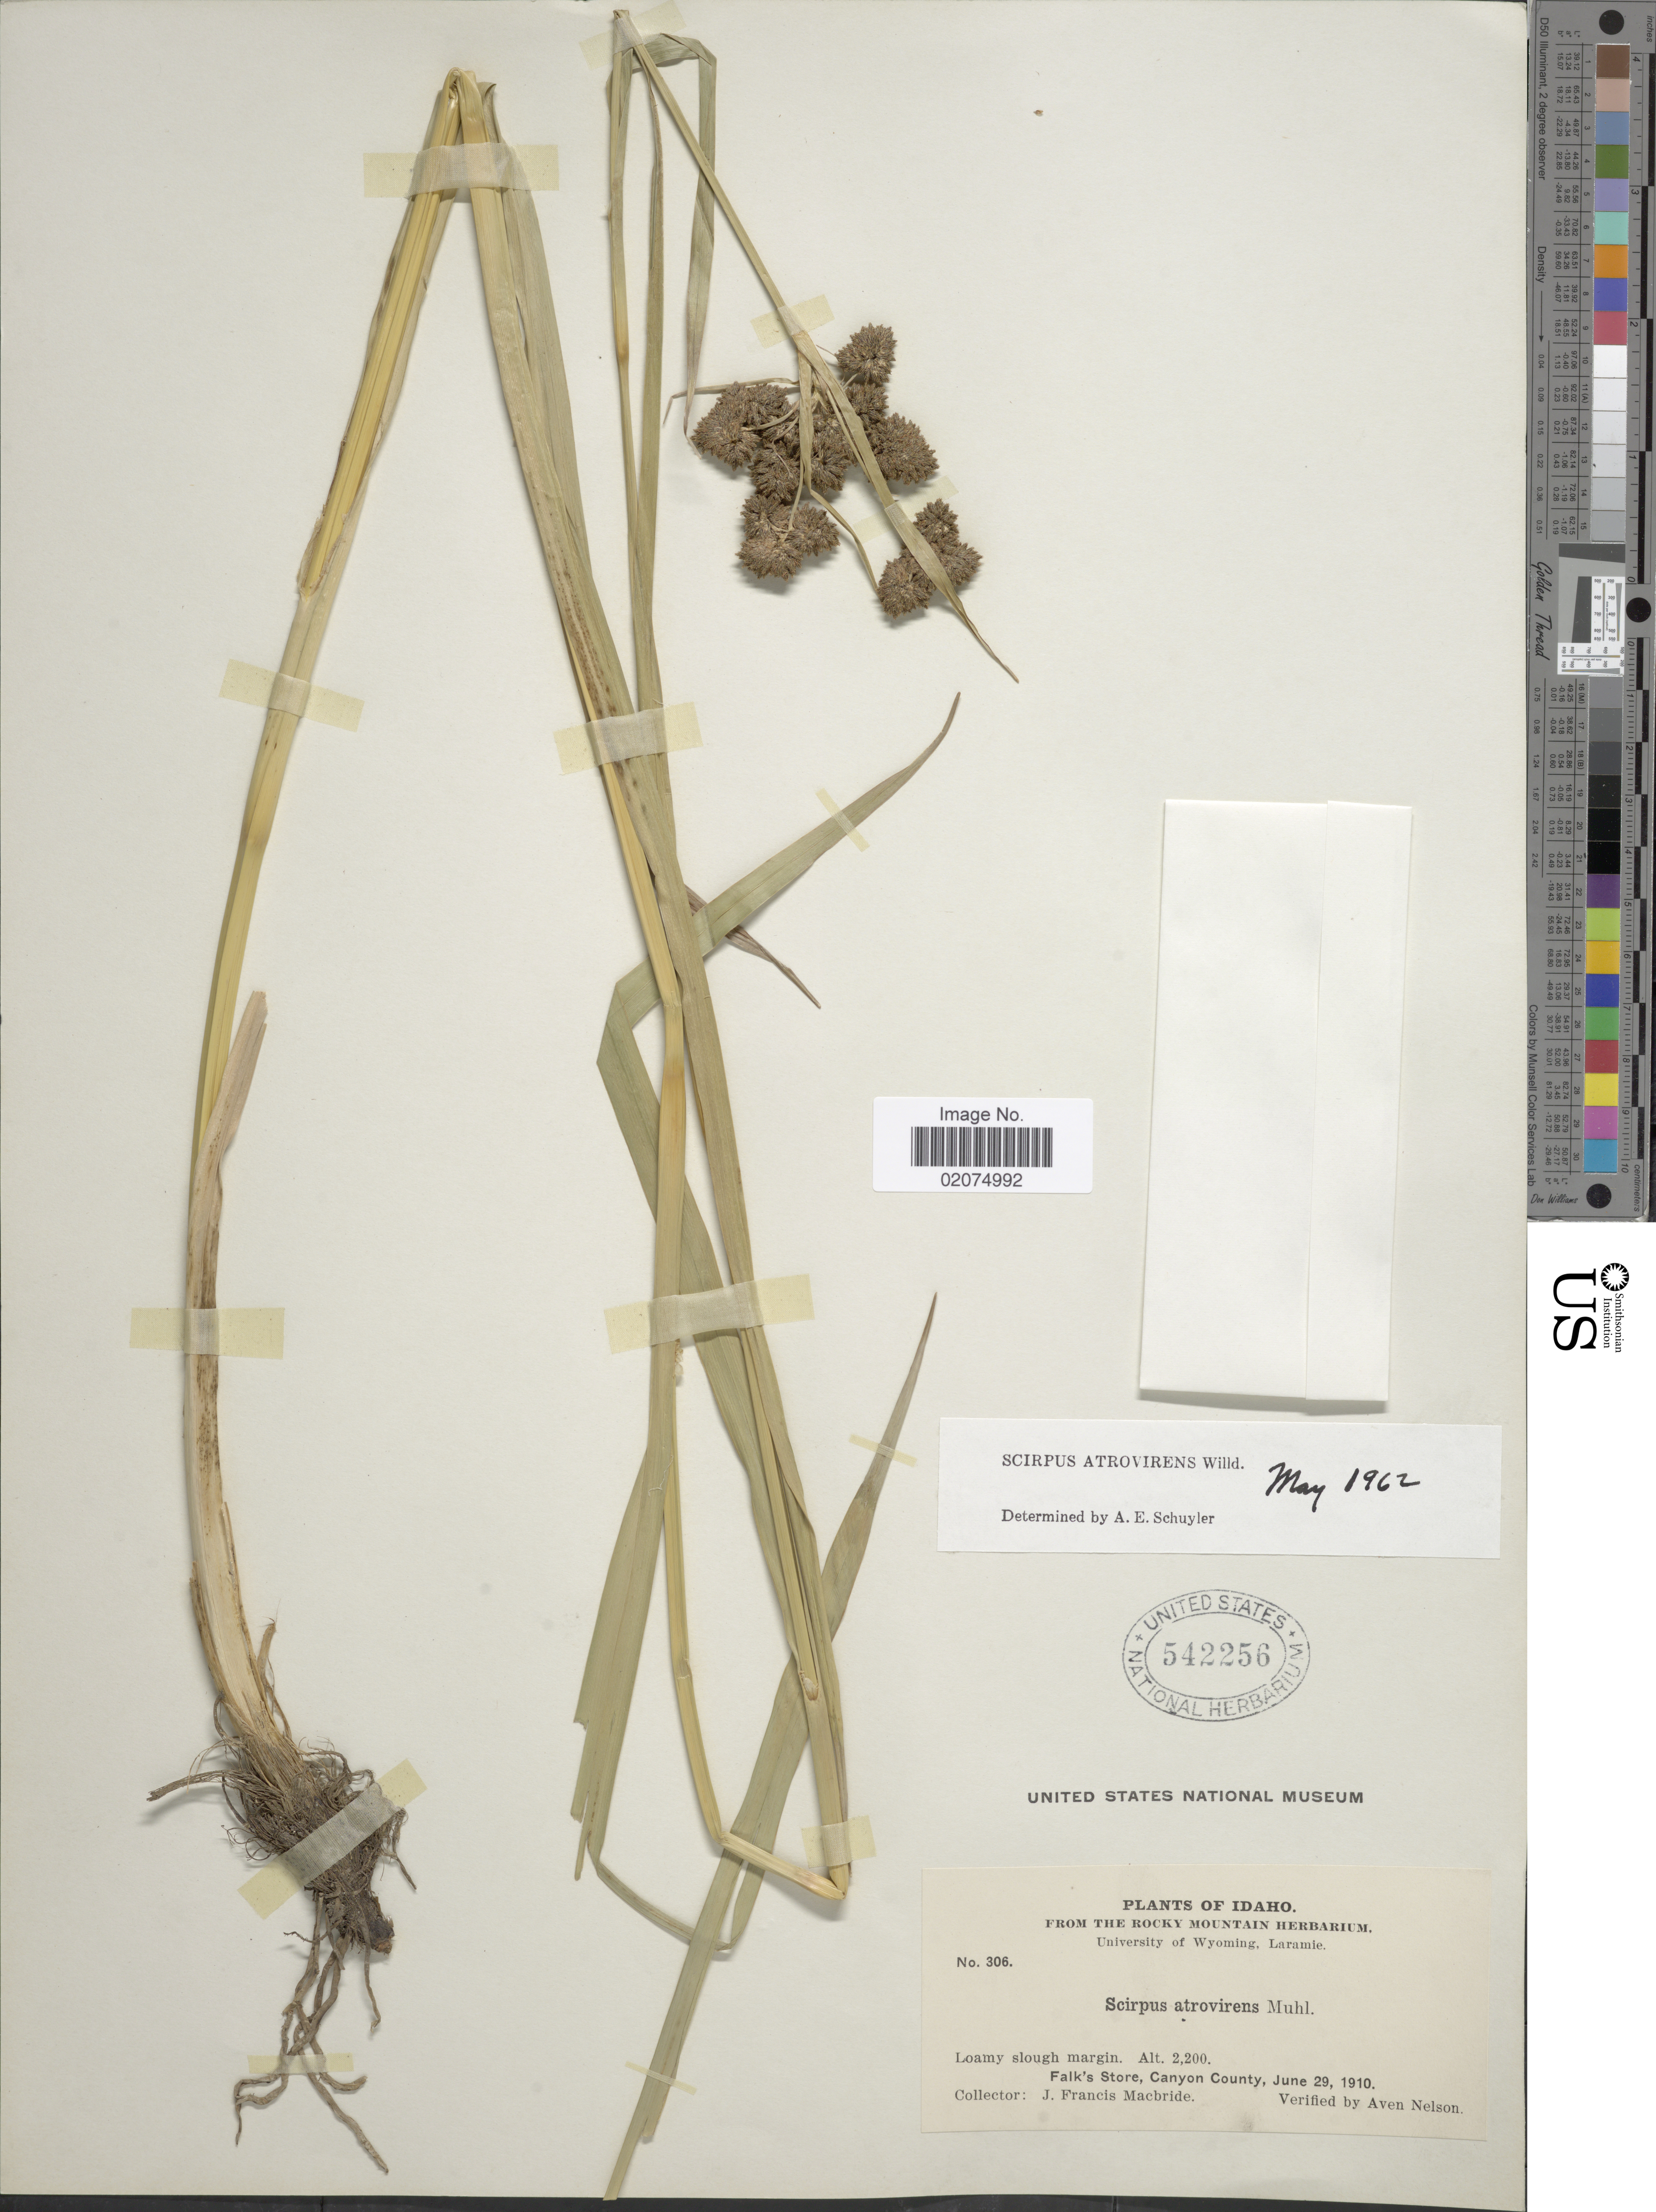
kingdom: Plantae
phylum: Tracheophyta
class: Liliopsida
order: Poales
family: Cyperaceae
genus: Scirpus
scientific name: Scirpus atrovirens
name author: Willd.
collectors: J. F. Macbride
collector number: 306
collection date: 1910-06-29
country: United States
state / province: Idaho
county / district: Canyon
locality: Falk's Store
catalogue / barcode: US 542256